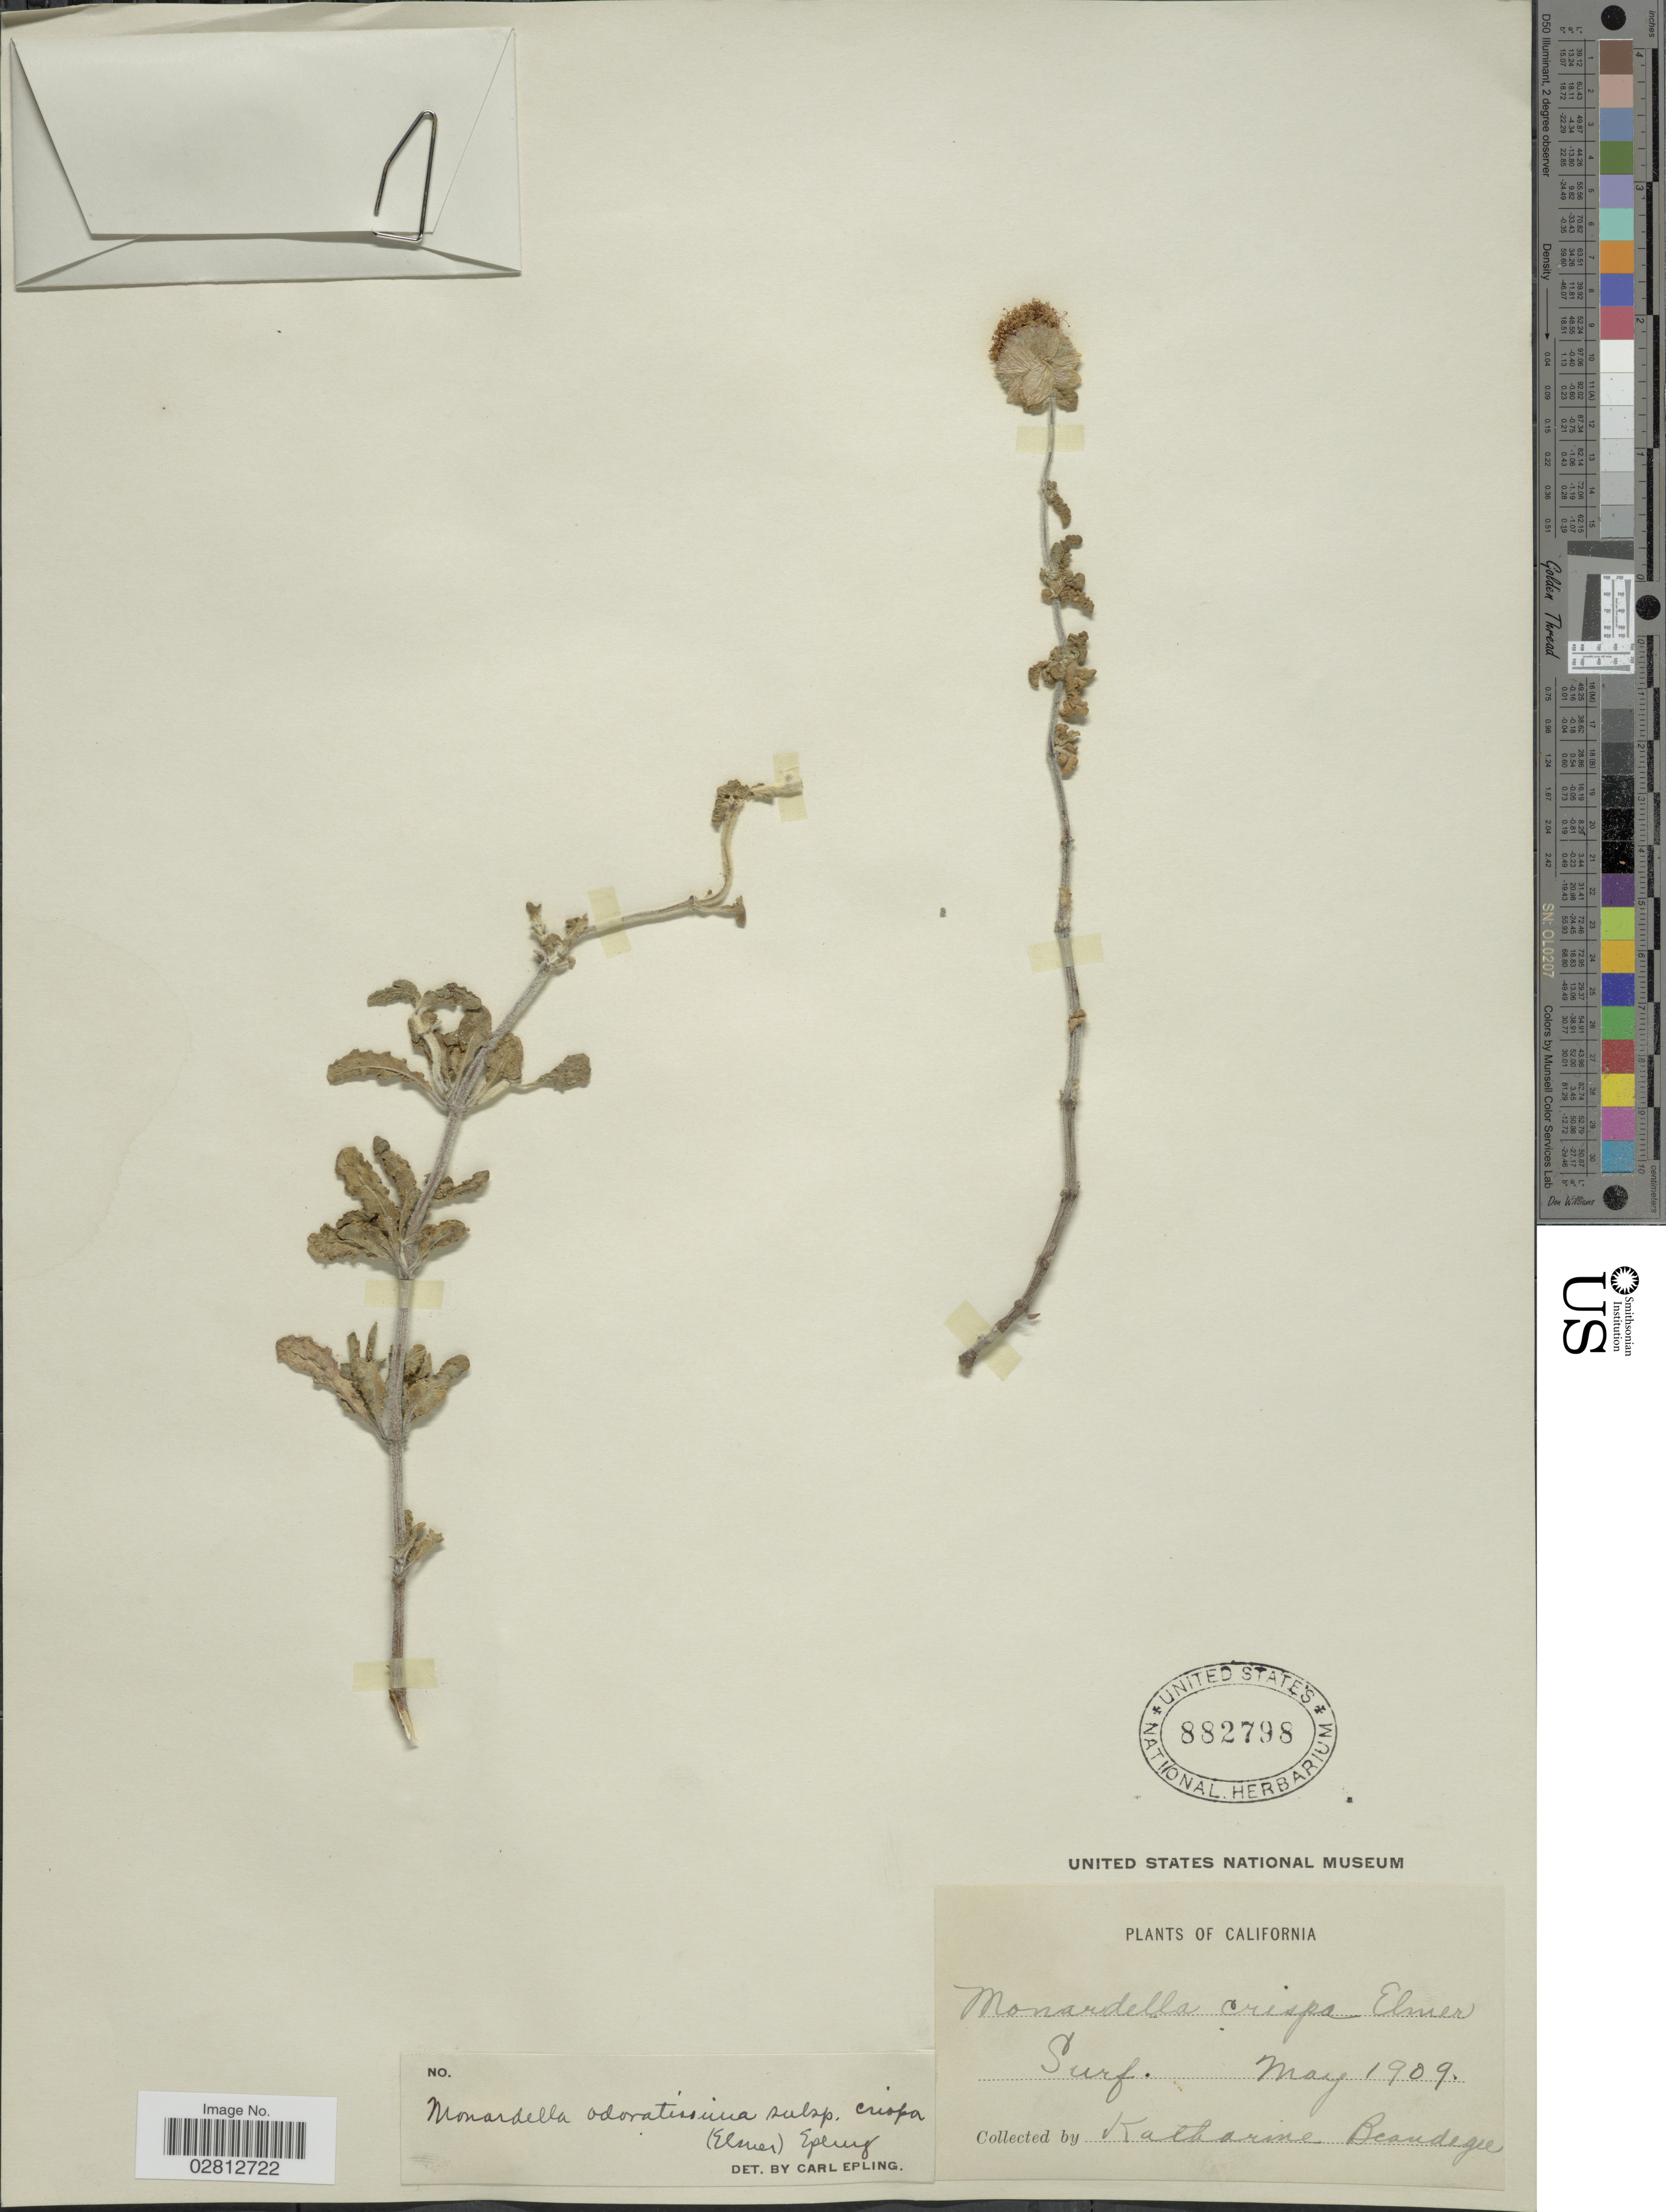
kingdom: Plantae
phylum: Tracheophyta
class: Magnoliopsida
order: Lamiales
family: Lamiaceae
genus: Monardella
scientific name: Monardella undulata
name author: Benth.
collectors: M. K. Brandegee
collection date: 1909-05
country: United States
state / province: California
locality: Surf.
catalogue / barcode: US 882798